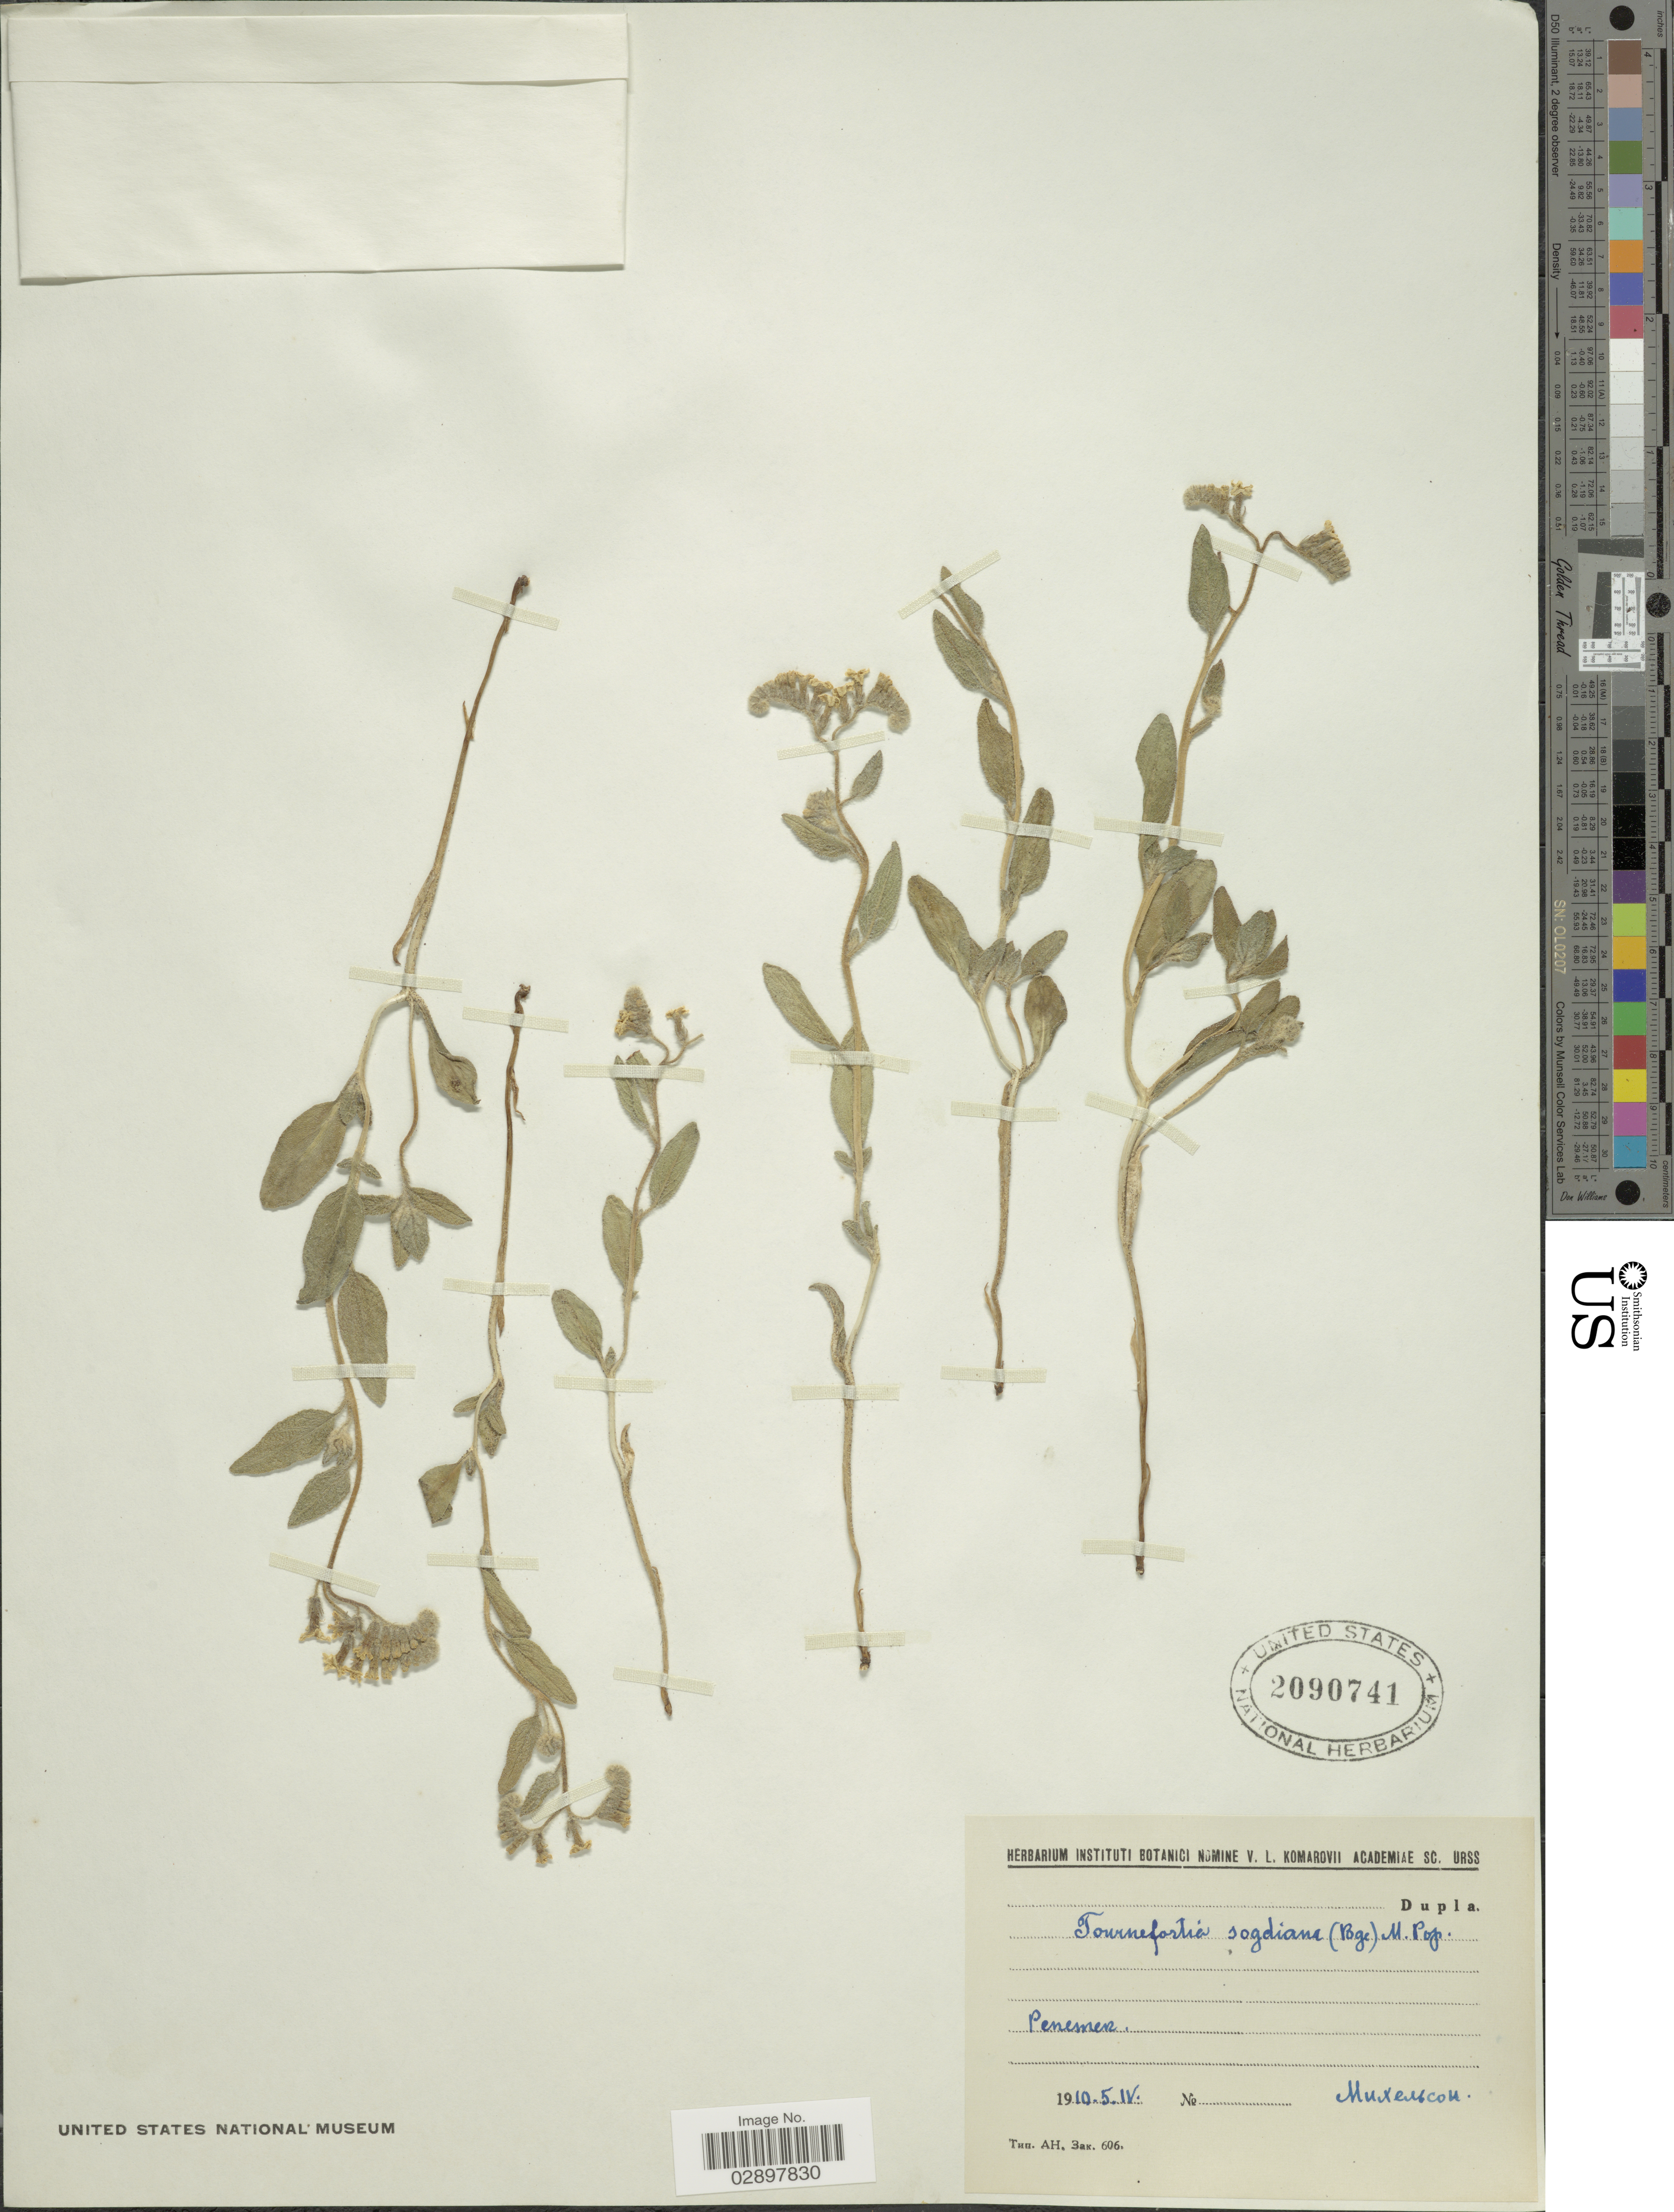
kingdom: Plantae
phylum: Tracheophyta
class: Magnoliopsida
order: Boraginales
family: Heliotropiaceae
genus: Tournefortia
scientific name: Tournefortia sogdiana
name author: Popov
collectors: Mikhelson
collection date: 1910-04-05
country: Turkmenistan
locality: Repetek.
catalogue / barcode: US 2090741